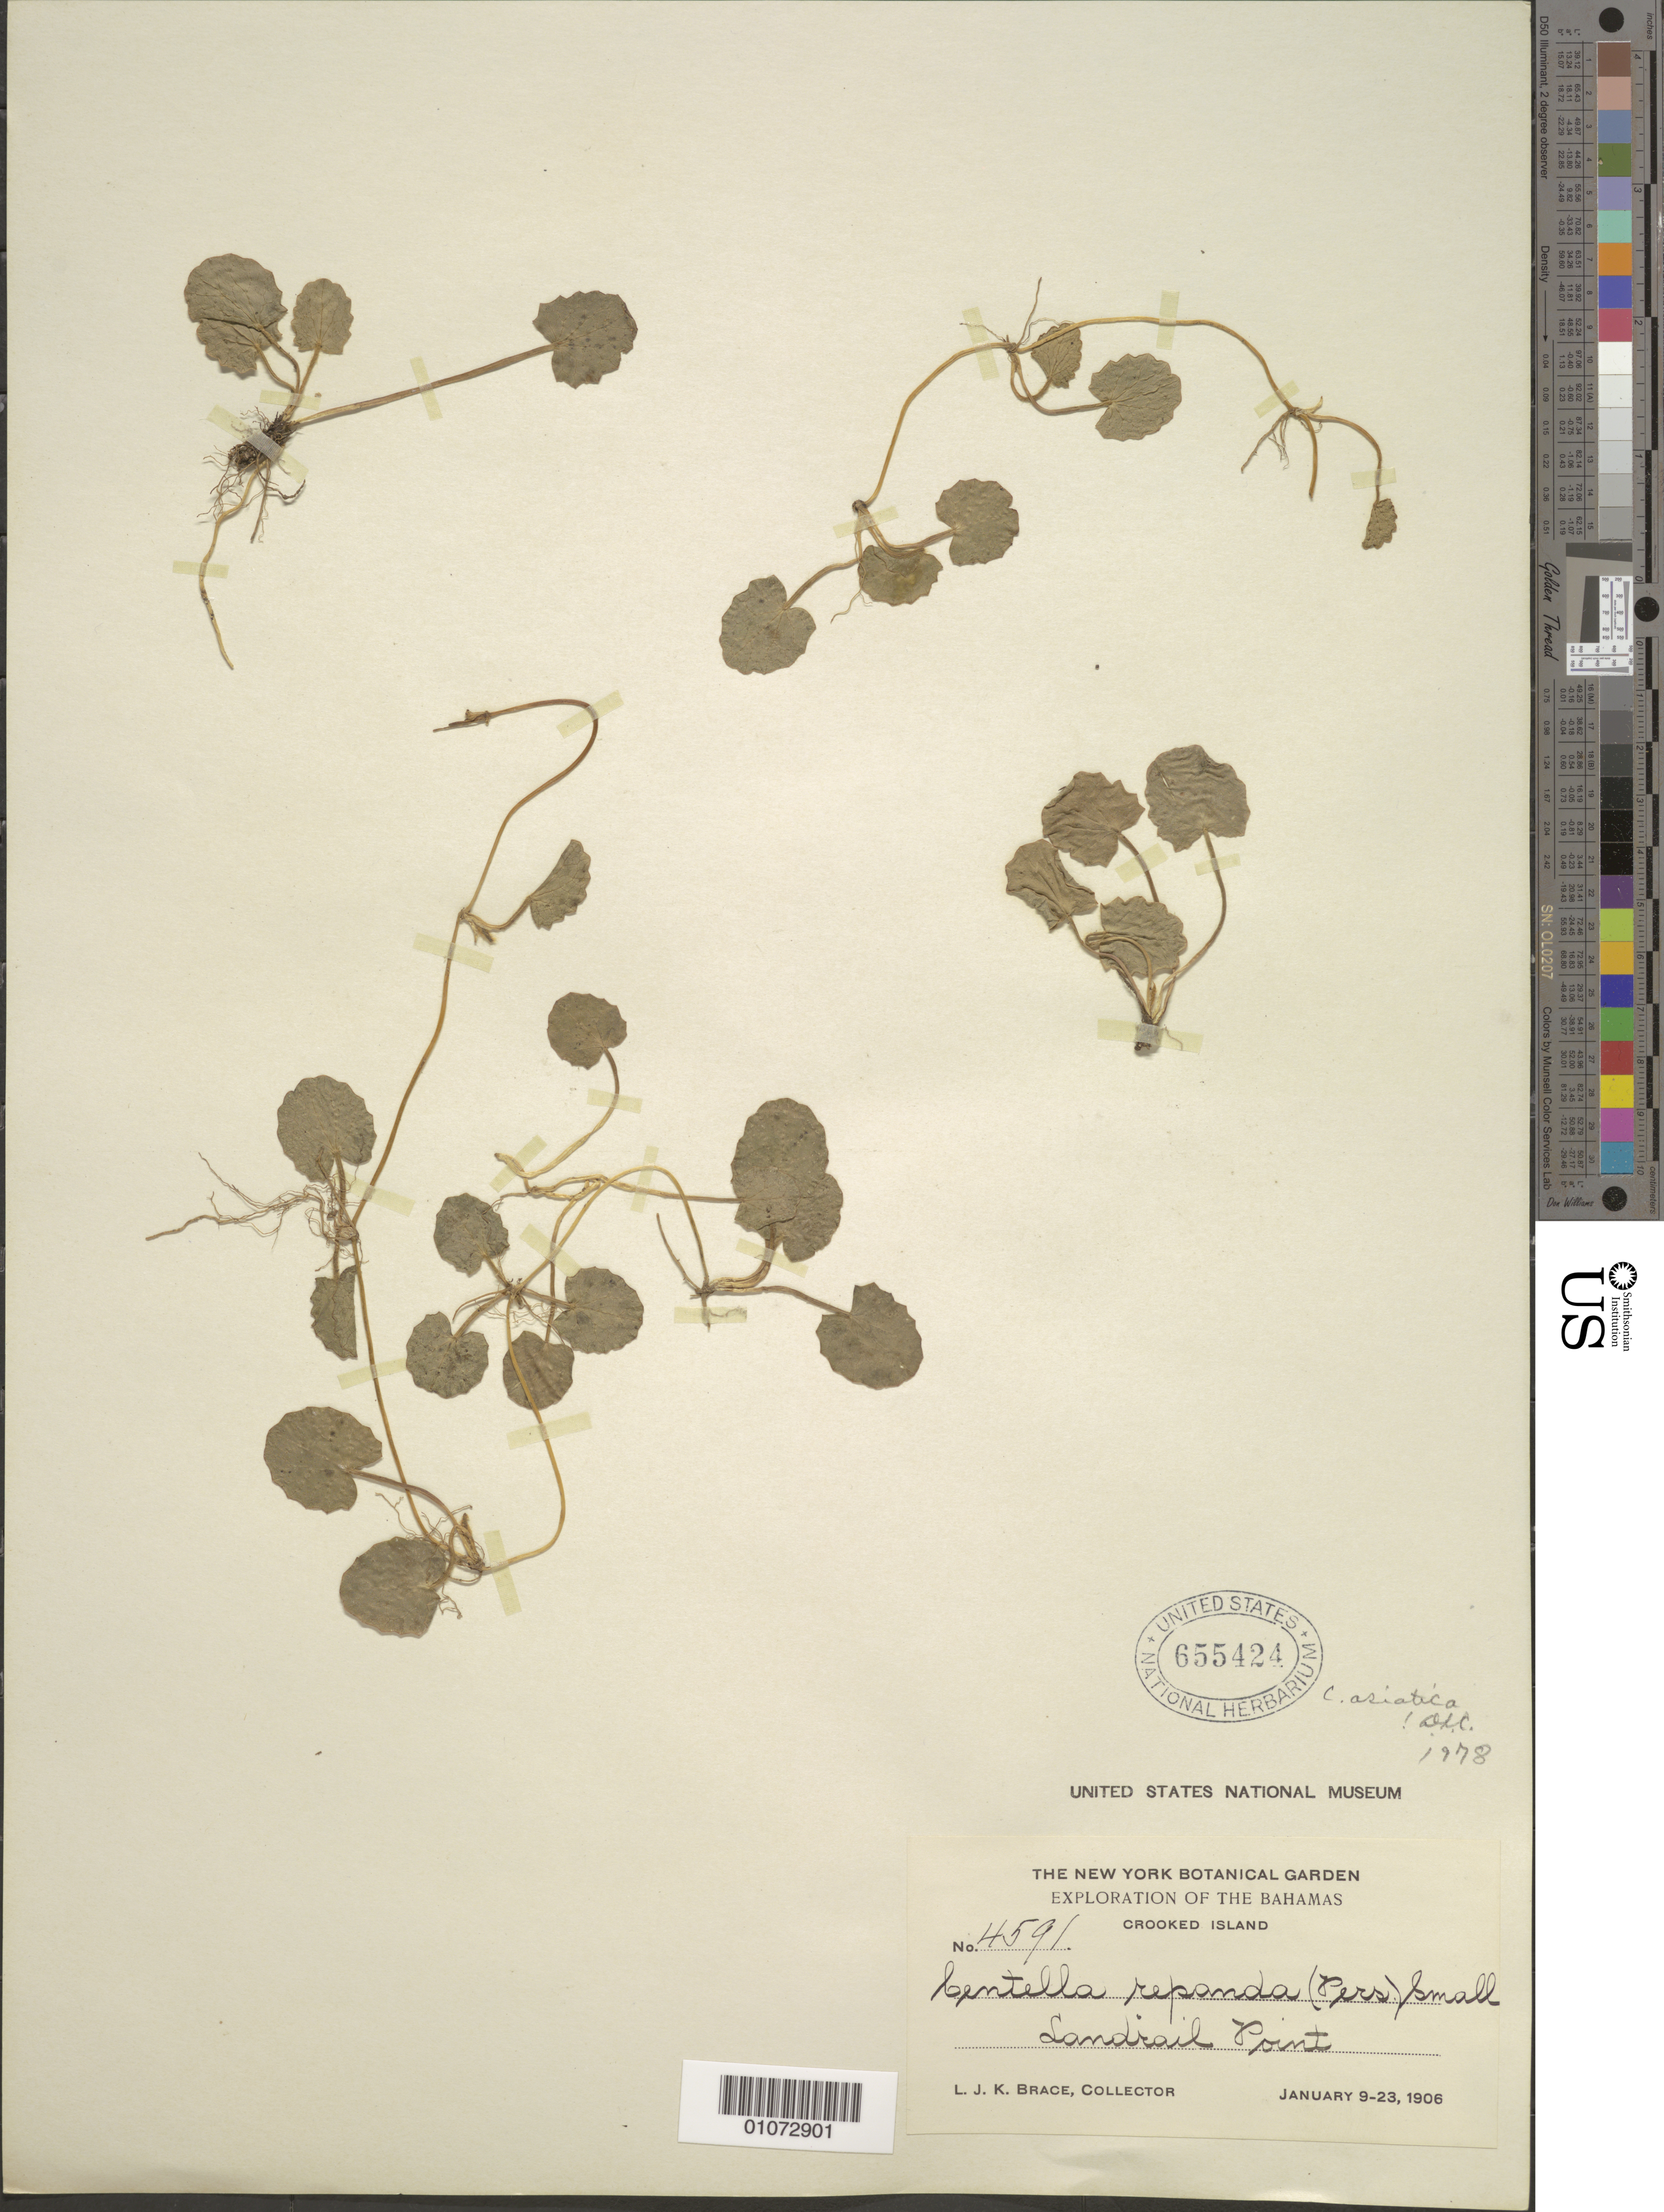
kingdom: Plantae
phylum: Tracheophyta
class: Magnoliopsida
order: Apiales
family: Apiaceae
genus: Centella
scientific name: Centella asiatica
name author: (L.) Urb.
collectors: L. J. K. Brace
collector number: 4591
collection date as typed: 09 Jan 1906 to 23 Jan 1906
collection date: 1906-01-09/1906-01-23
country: Bahamas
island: Crooked I.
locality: Landrail Point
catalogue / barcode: US 655424